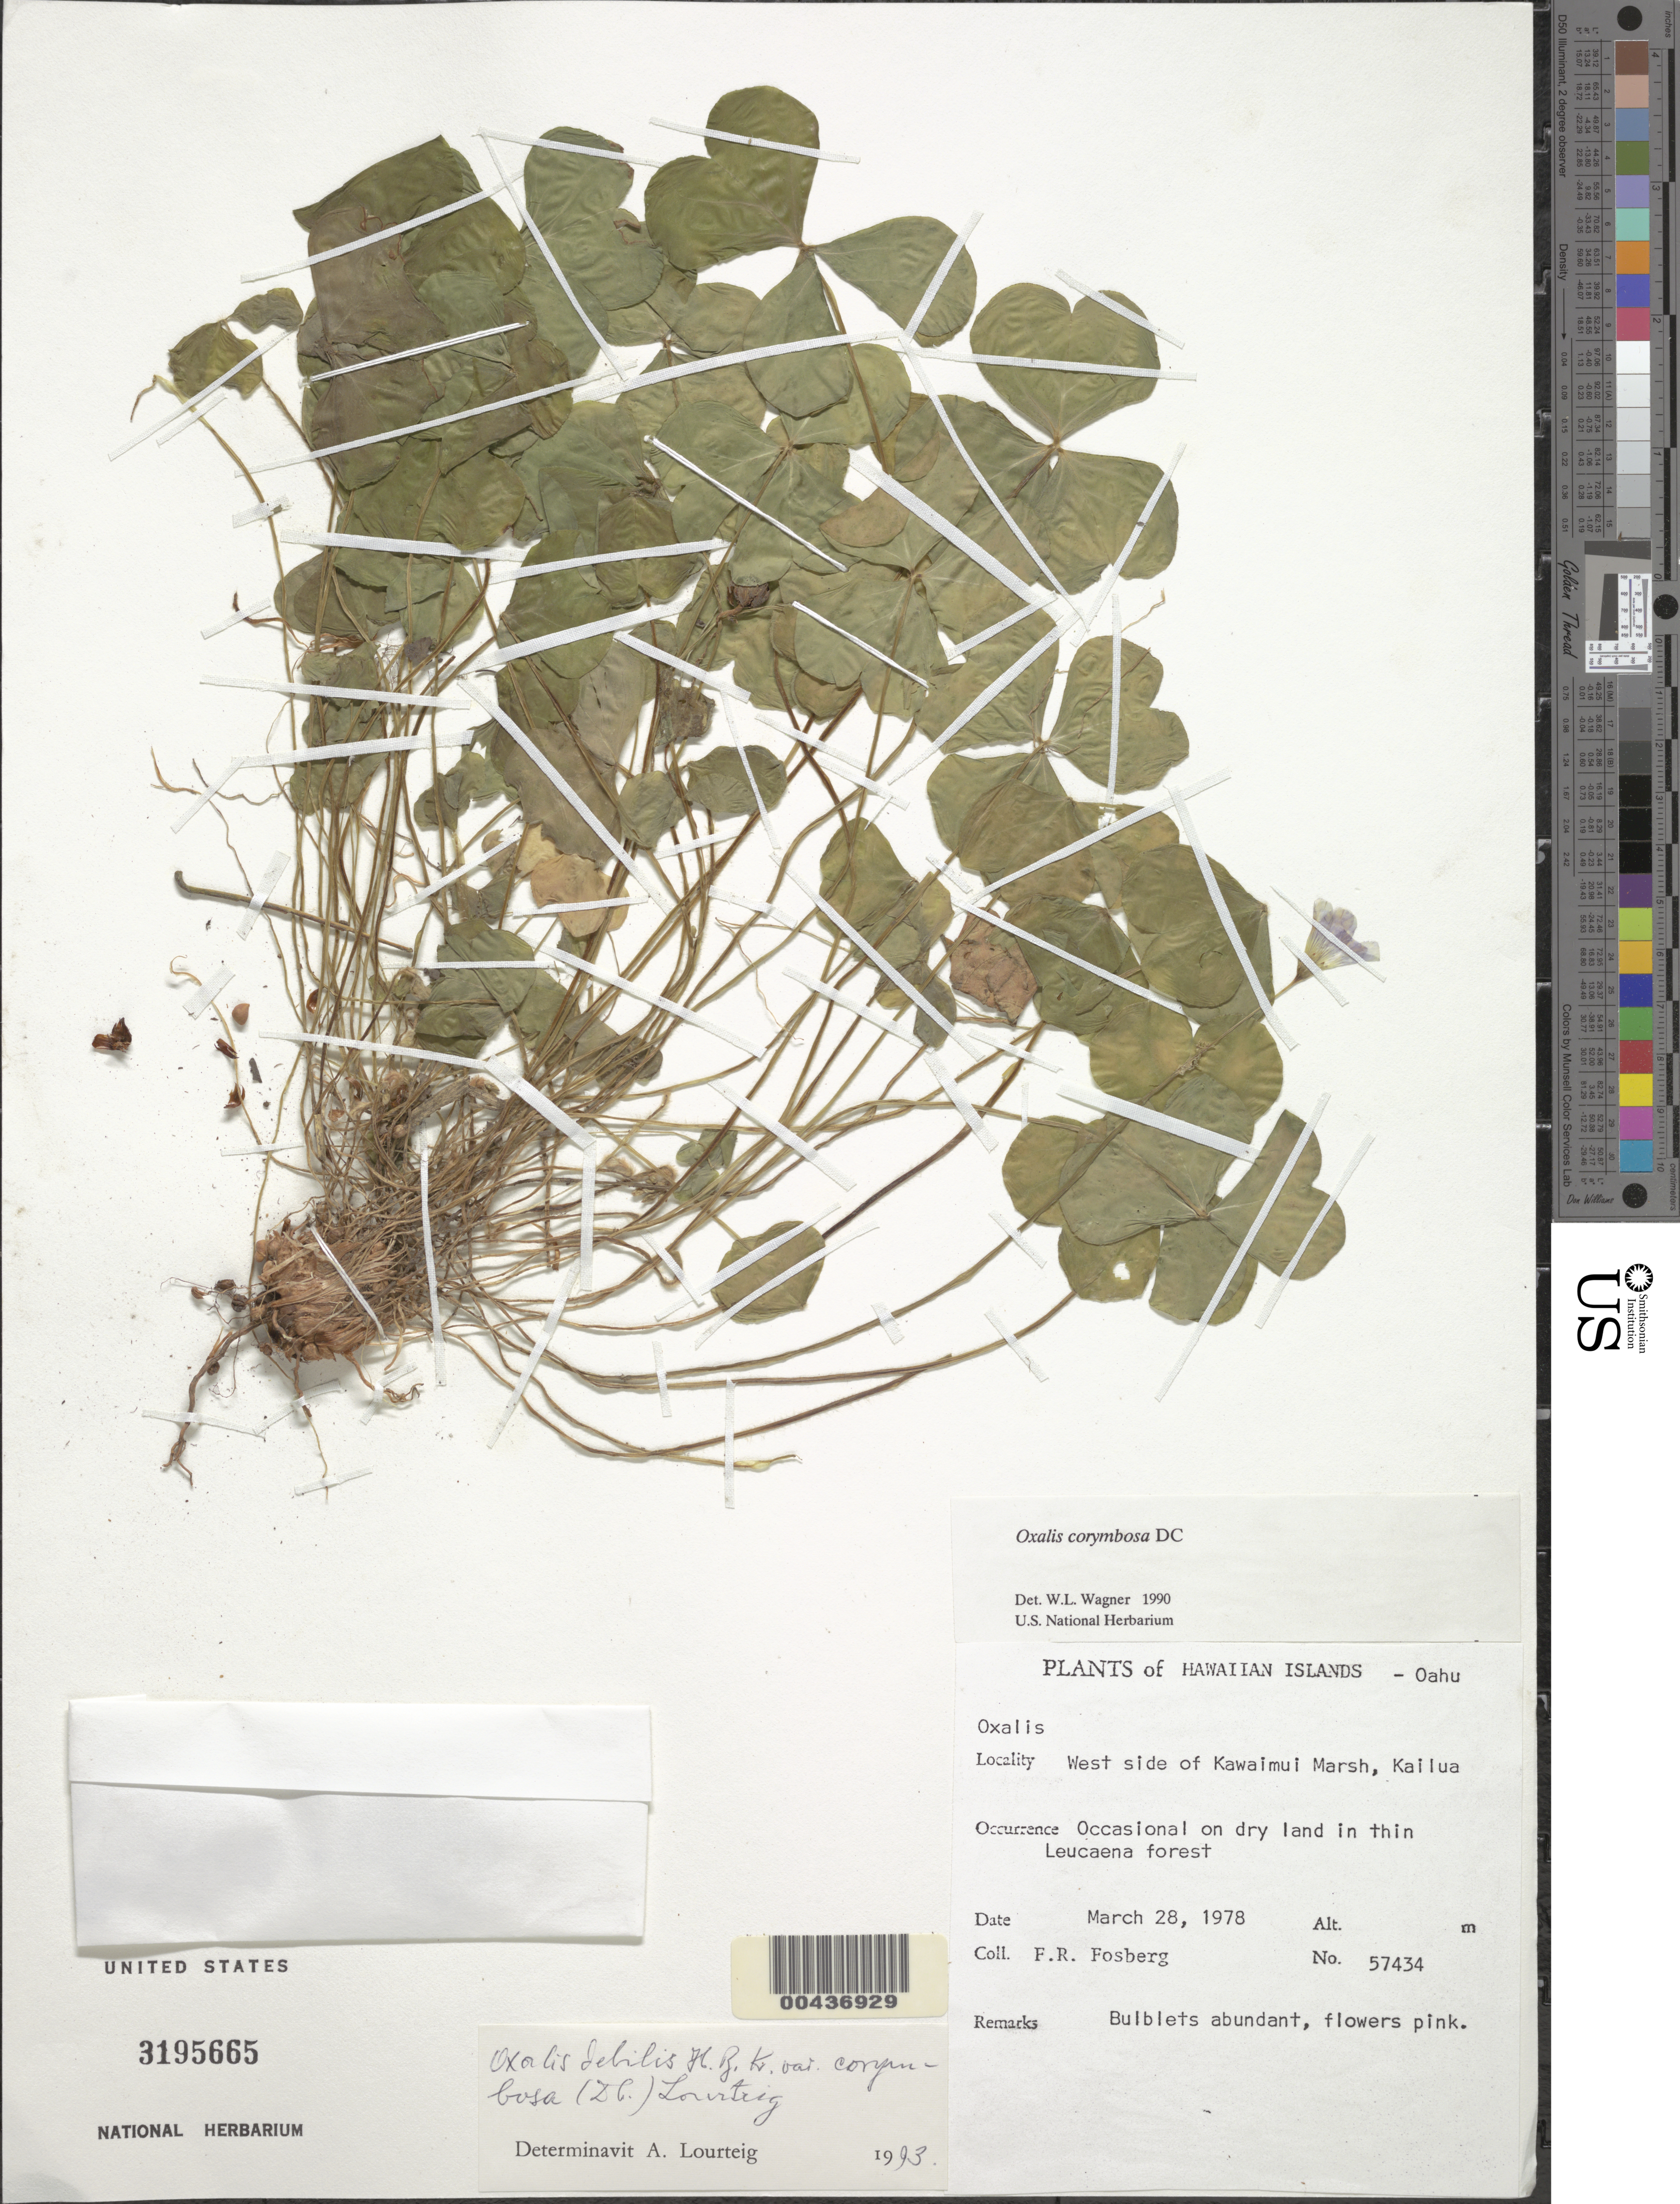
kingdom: Plantae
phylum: Tracheophyta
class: Magnoliopsida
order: Oxalidales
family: Oxalidaceae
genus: Oxalis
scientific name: Oxalis debilis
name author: Kunth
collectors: F. R. Fosberg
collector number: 57434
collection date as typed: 28 Mar 1978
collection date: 1978-03-28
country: United States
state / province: Hawaii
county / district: Honolulu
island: Oahu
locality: W side of Kawaimui Marsh, Kailua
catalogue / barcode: US 3195665